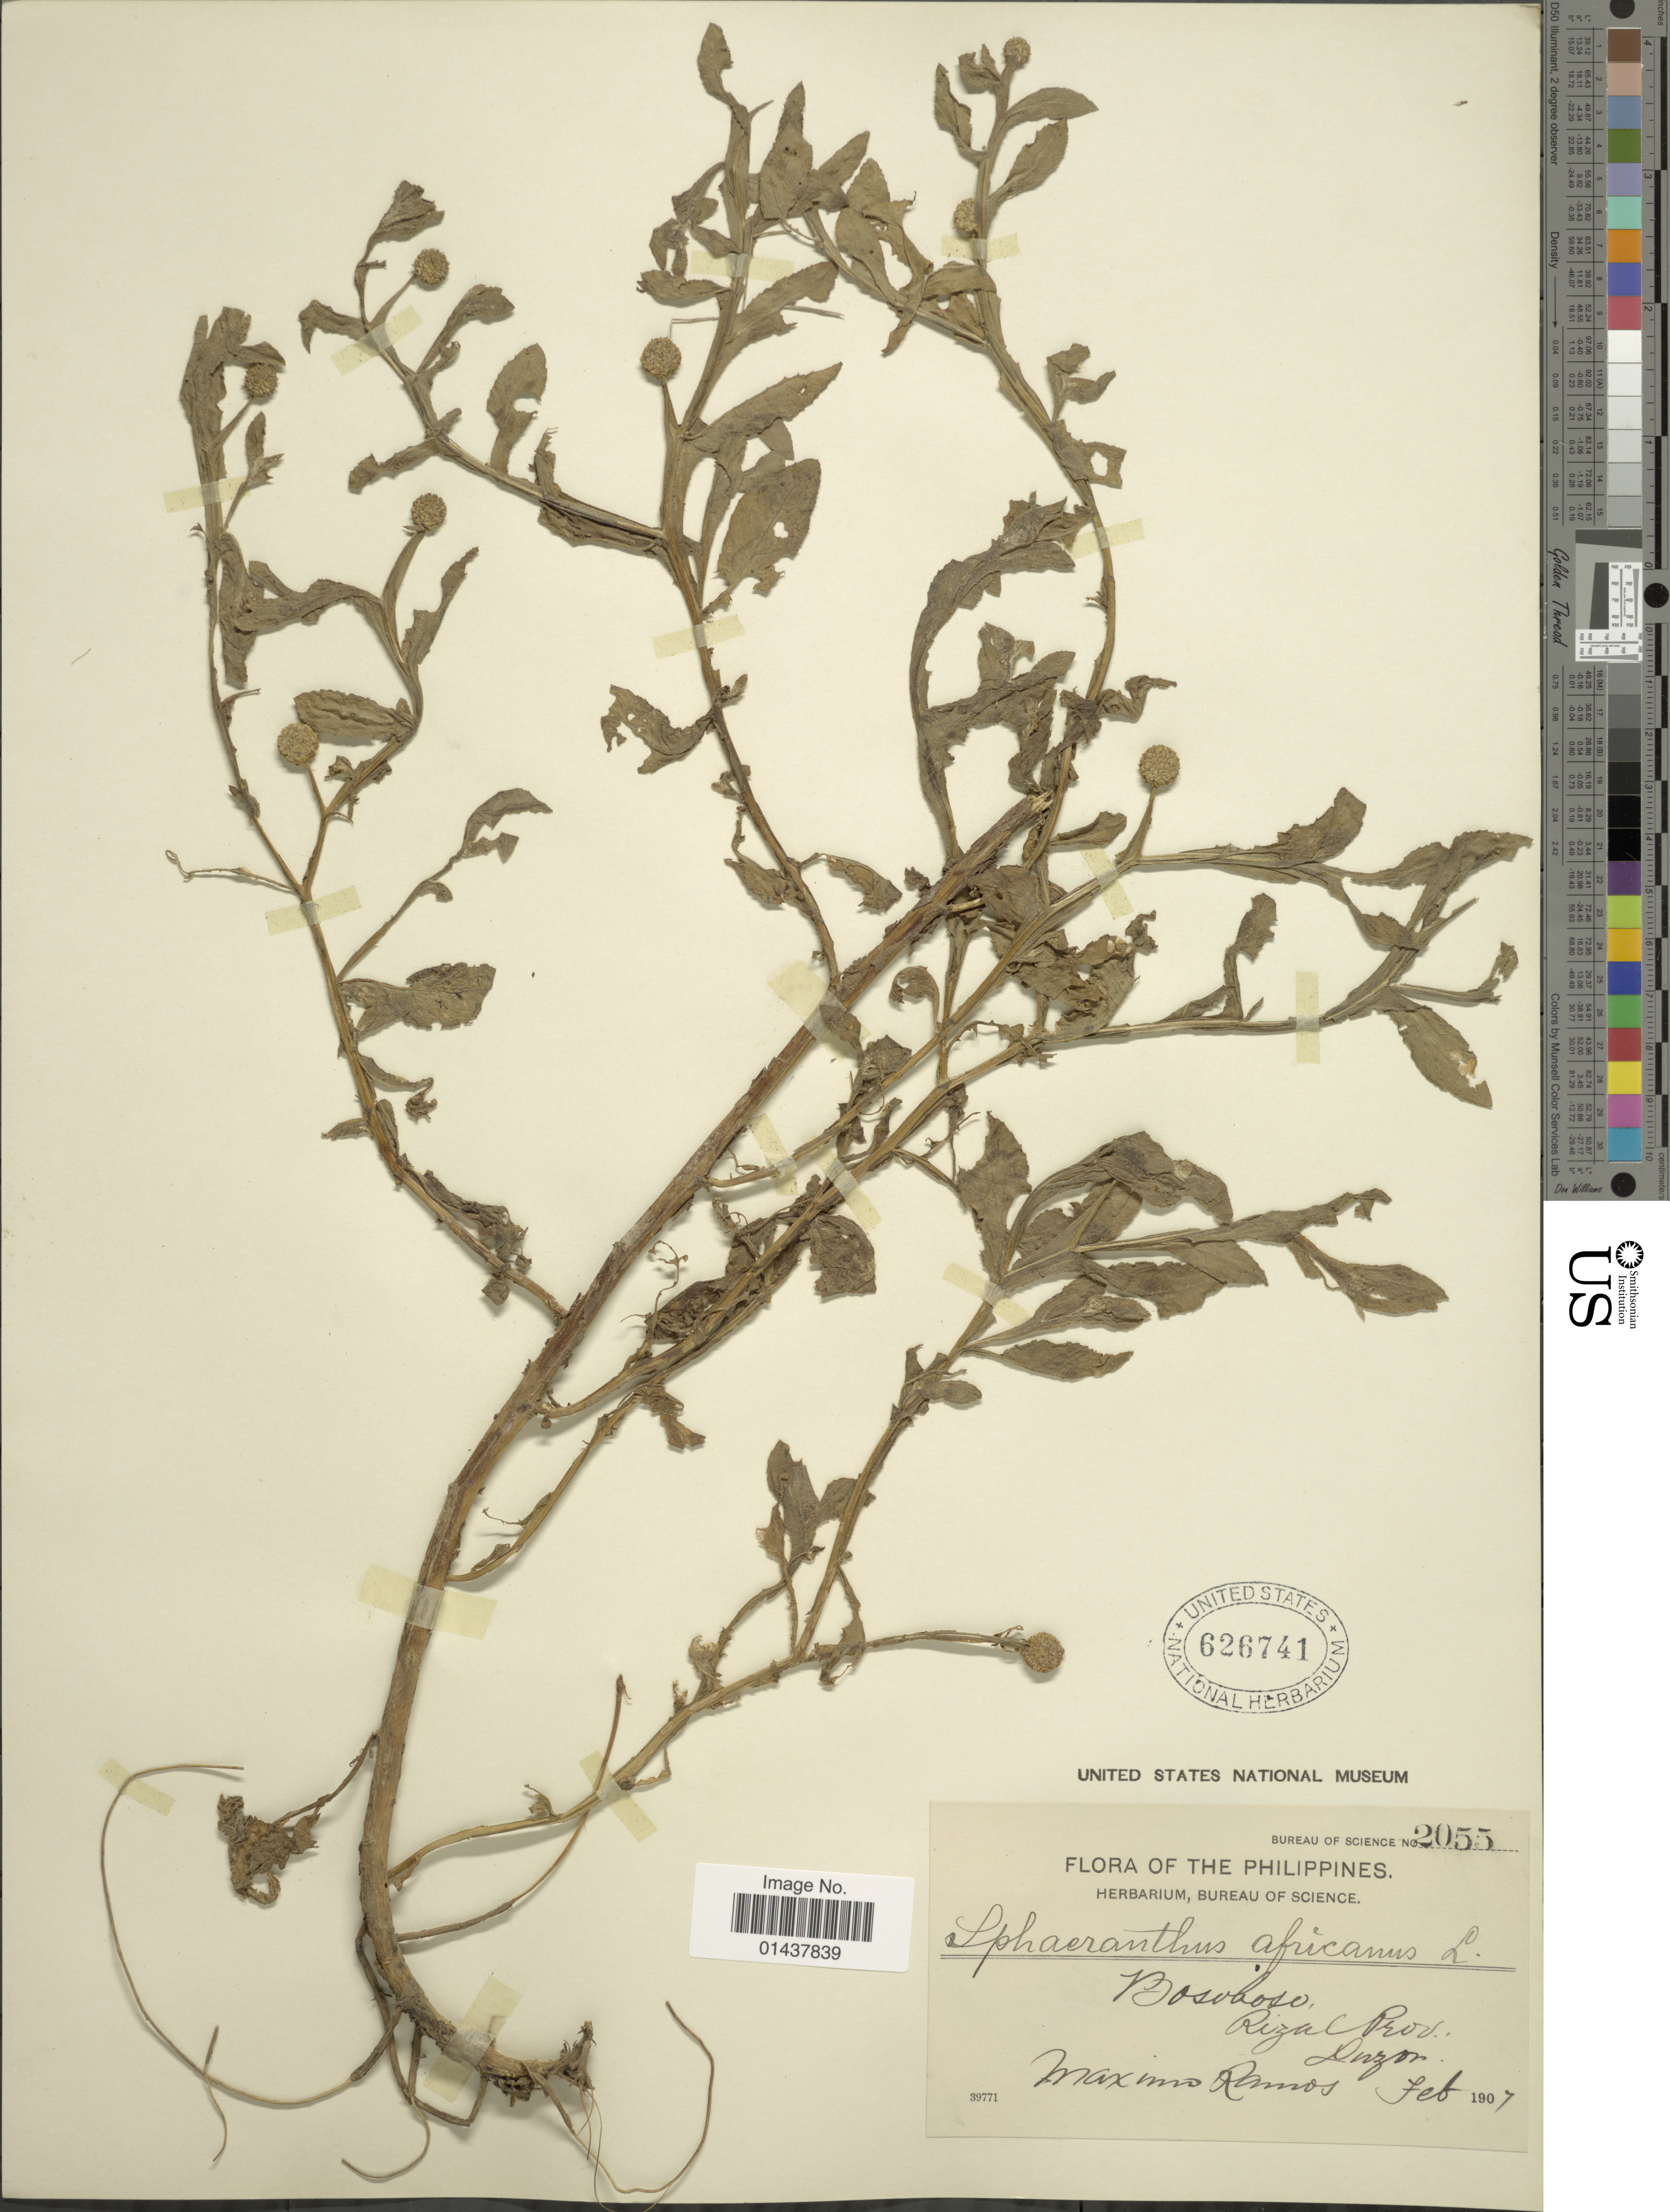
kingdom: Plantae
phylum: Tracheophyta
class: Magnoliopsida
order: Asterales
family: Asteraceae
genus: Sphaeranthus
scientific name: Sphaeranthus africanus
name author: L.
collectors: M. Ramos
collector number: Bureau of Science 2055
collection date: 1907-02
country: Philippines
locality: Bosoboso, Rizal Prov., Luzon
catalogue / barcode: US 626741